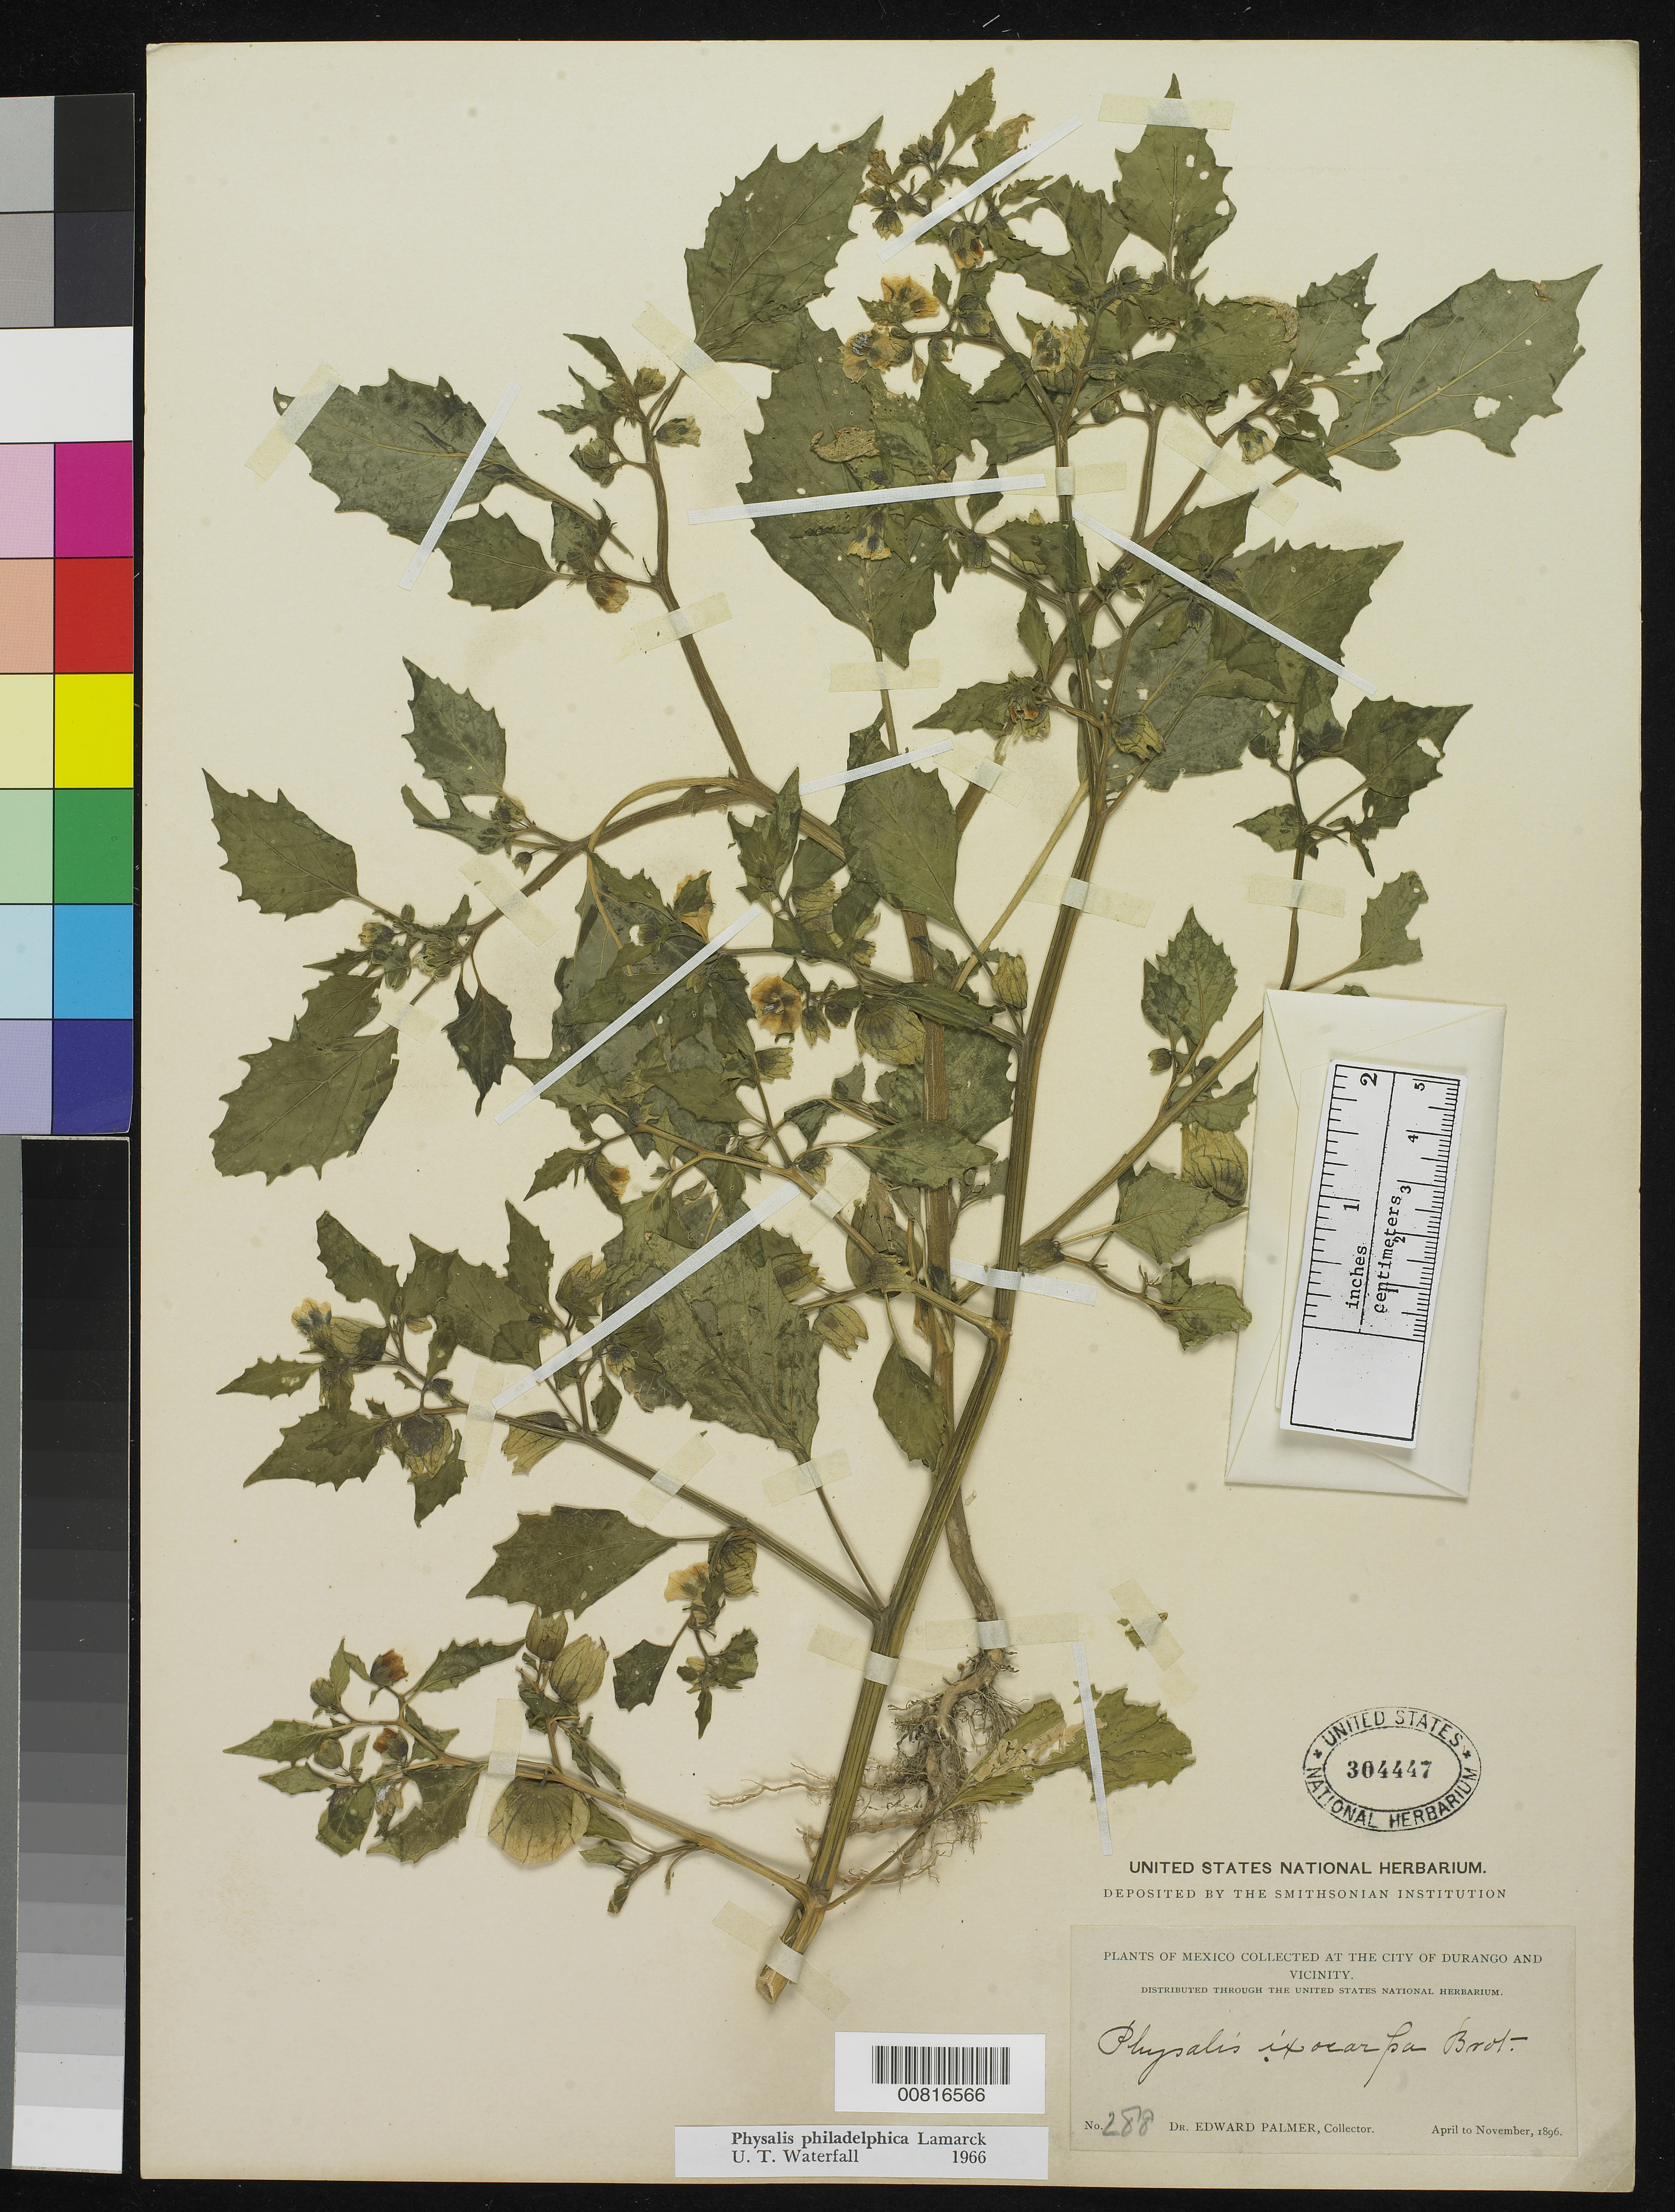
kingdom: Plantae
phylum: Tracheophyta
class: Magnoliopsida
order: Solanales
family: Solanaceae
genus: Physalis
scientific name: Physalis philadelphica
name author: Lam.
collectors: E. Palmer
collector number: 288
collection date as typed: Apr 1896 to -- Nov 1896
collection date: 1896-04/1896-11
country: Mexico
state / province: Durango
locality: City of Durango and vicinity.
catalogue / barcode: US 304447